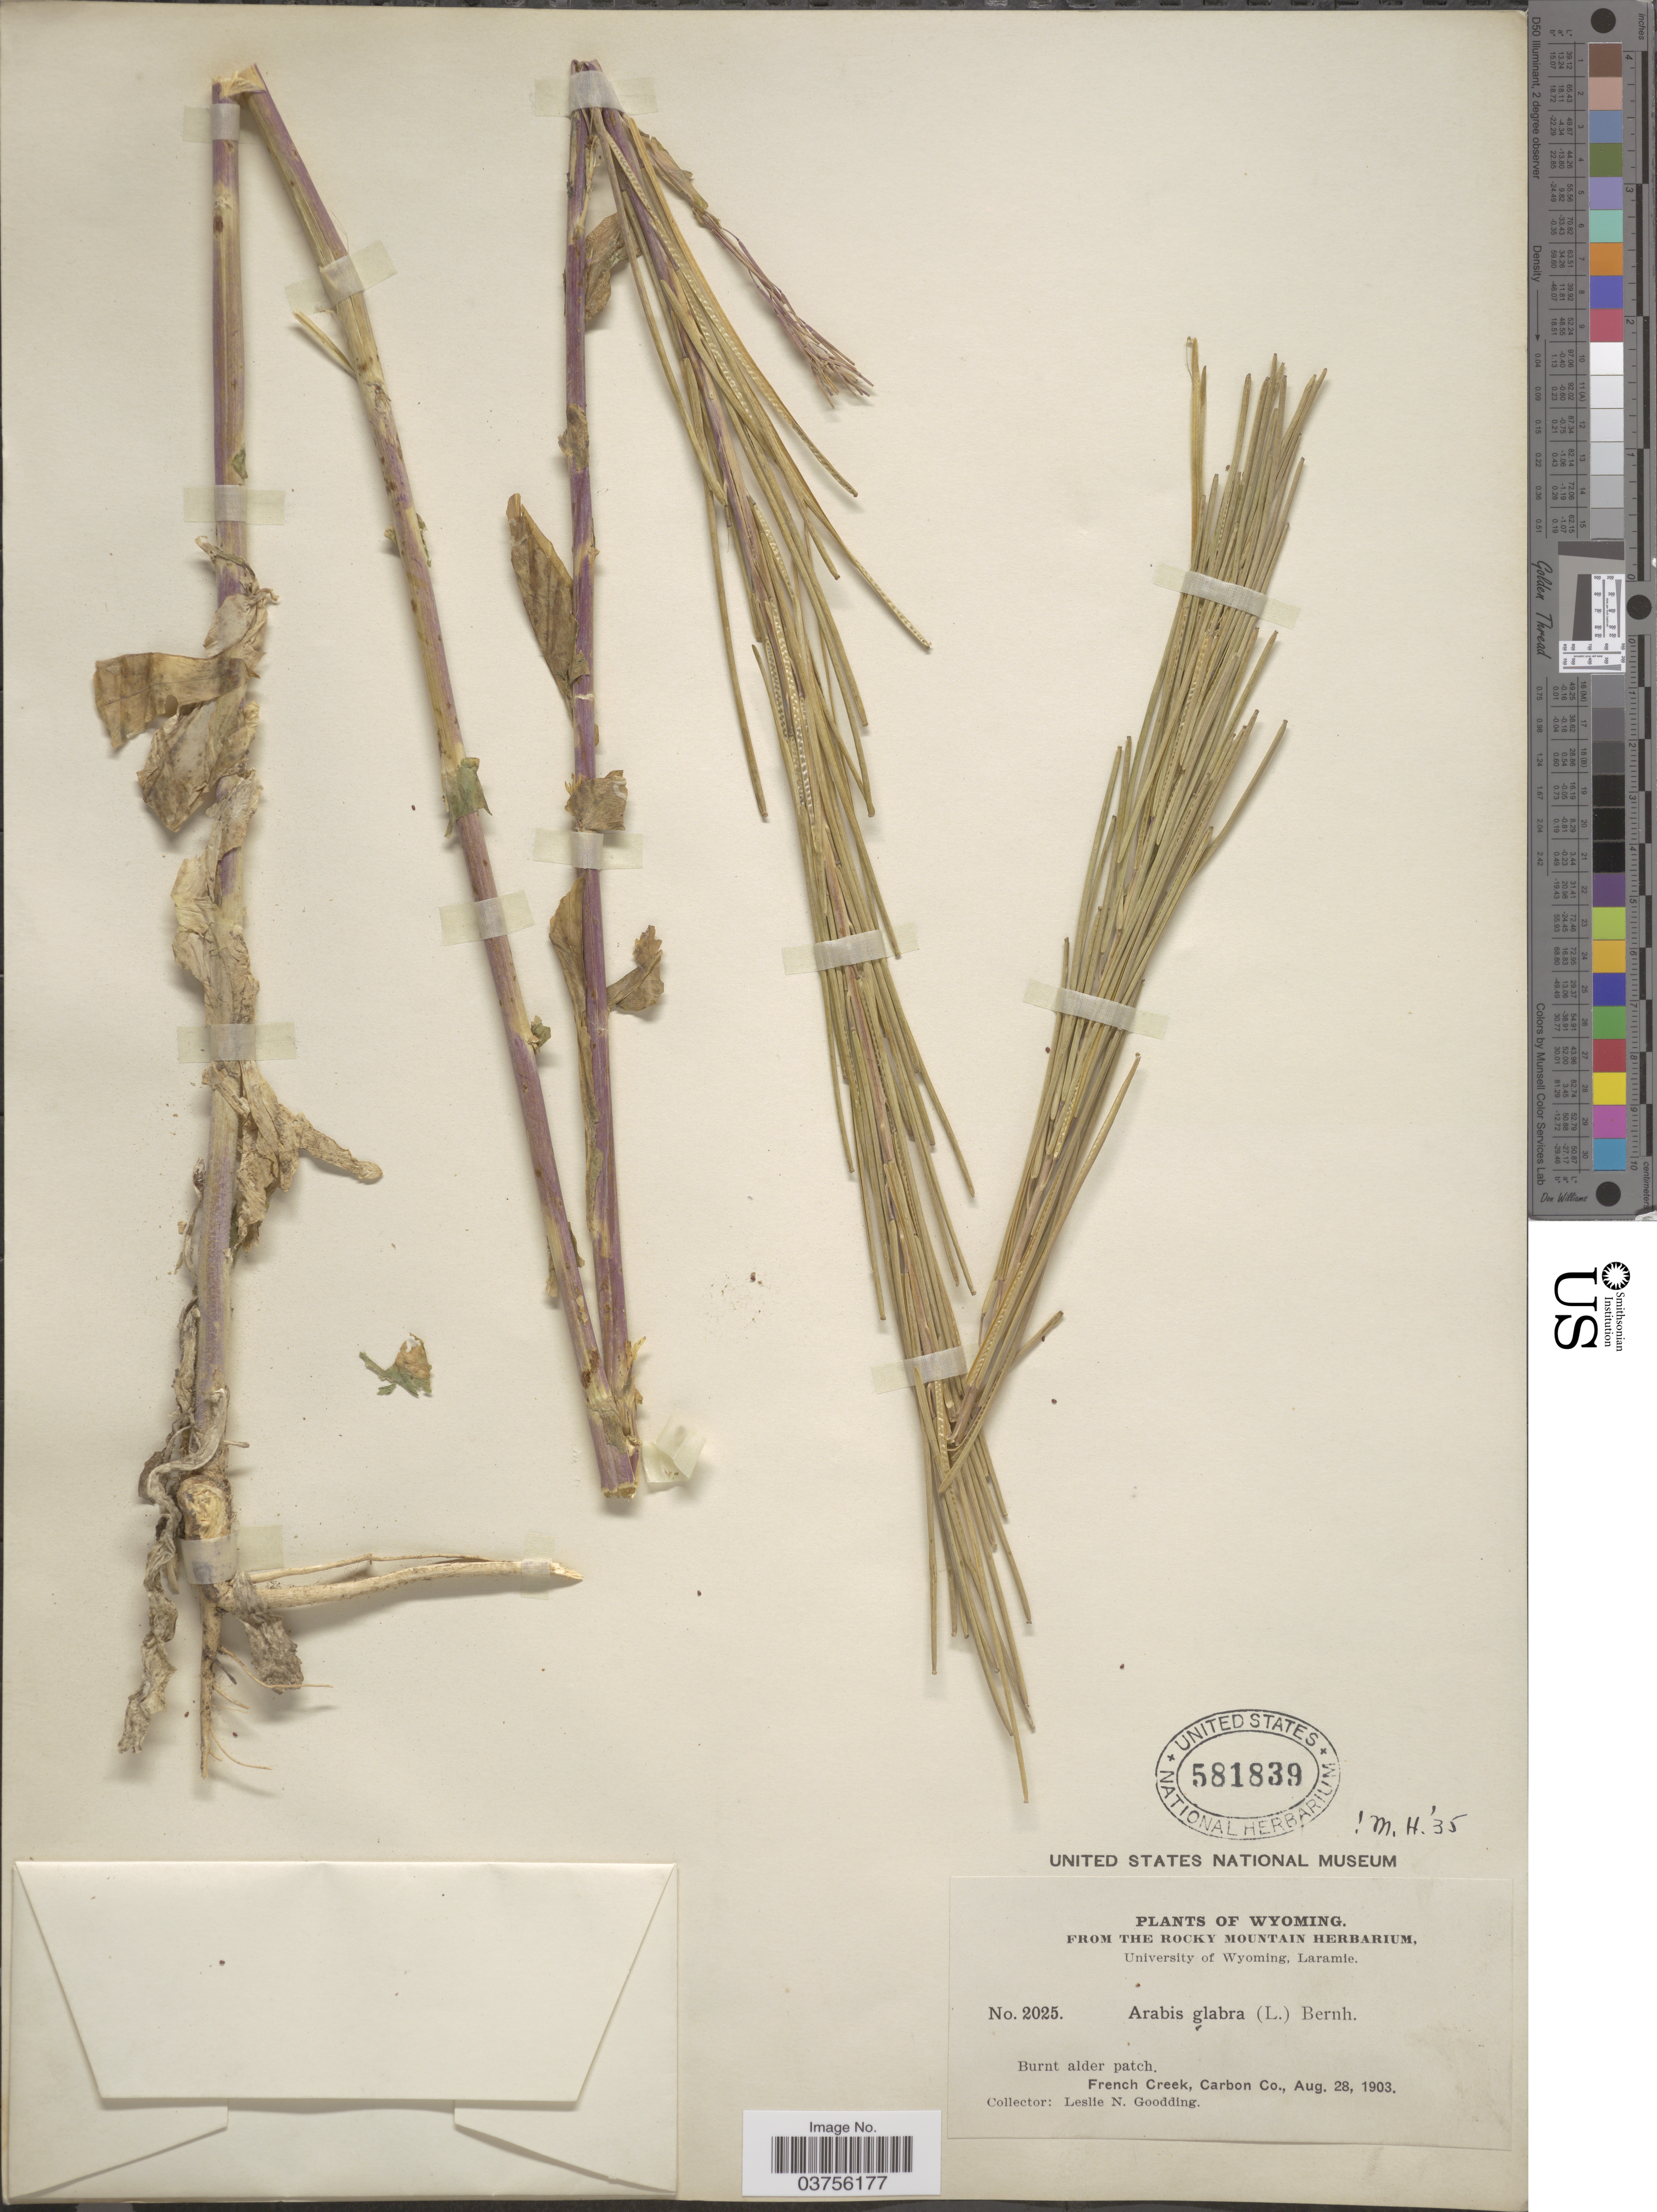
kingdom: Plantae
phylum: Tracheophyta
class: Magnoliopsida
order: Brassicales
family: Brassicaceae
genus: Turritis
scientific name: Turritis glabra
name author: L.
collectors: L. N. Goodding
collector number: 2025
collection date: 1903-08-28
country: United States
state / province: Wyoming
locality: French Creek, Carbon Co.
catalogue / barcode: US 581839